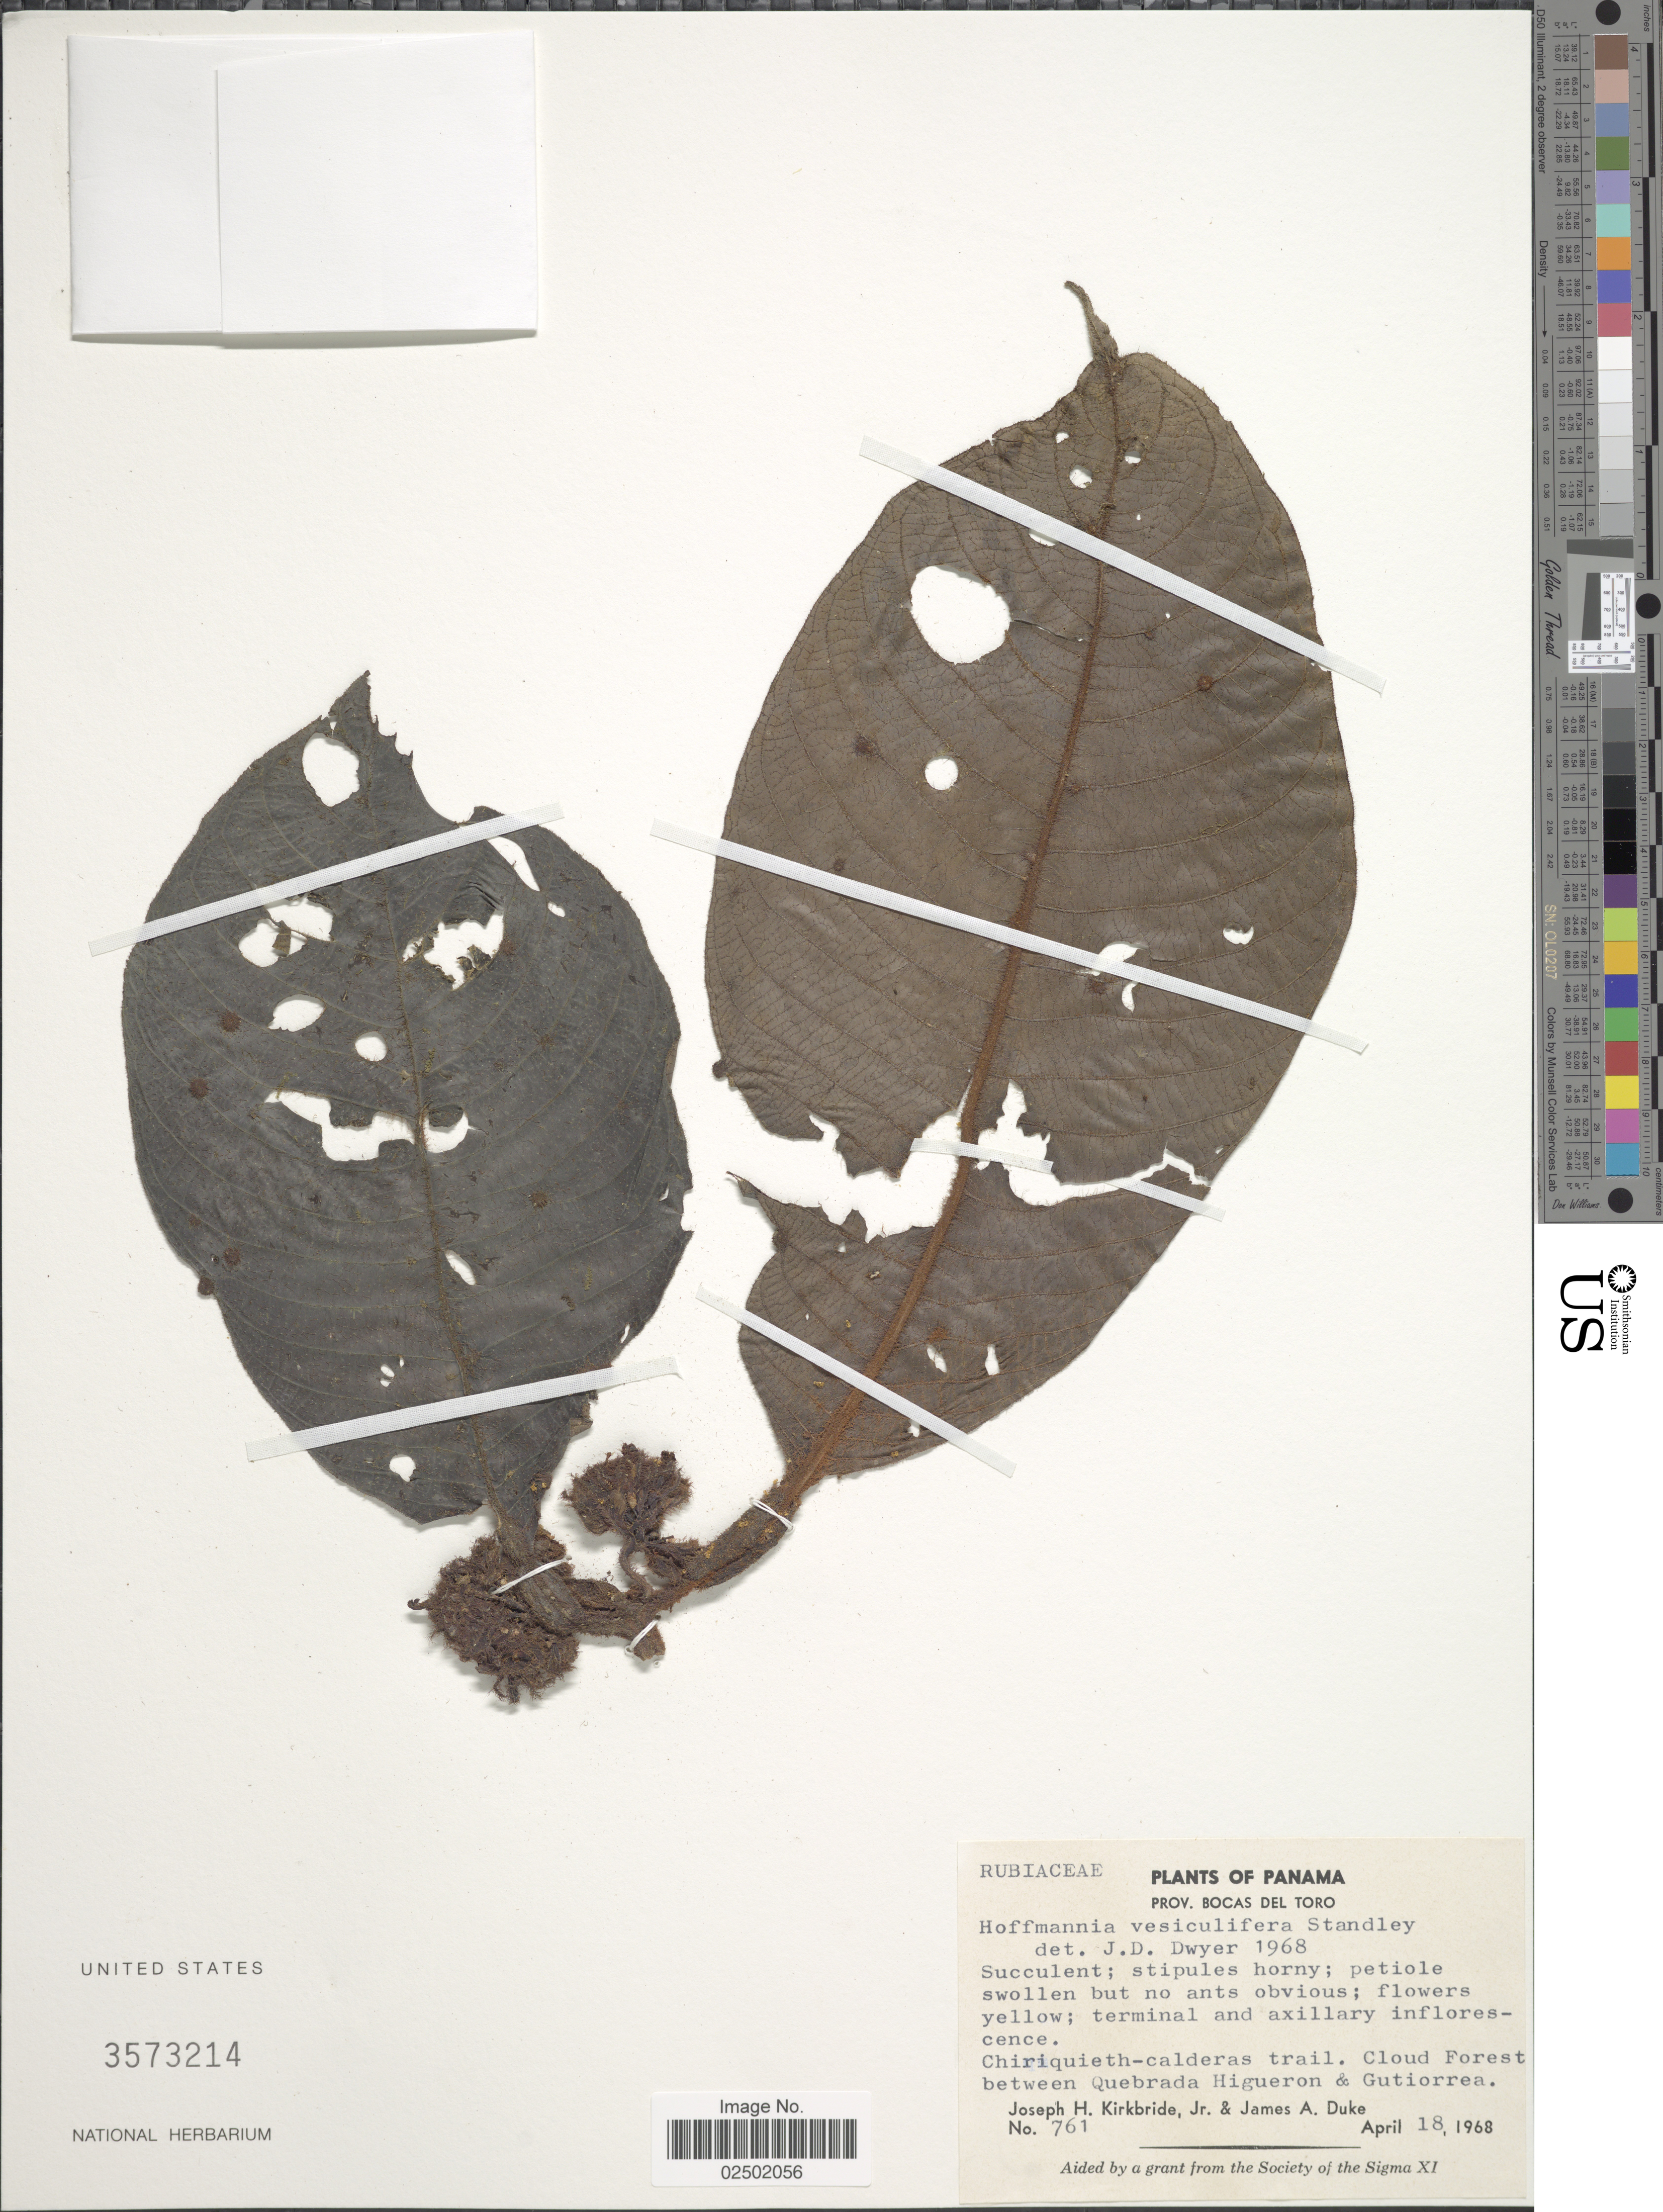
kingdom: Plantae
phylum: Tracheophyta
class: Magnoliopsida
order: Gentianales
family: Rubiaceae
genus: Hoffmannia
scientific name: Hoffmannia vesiculifera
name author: Standl.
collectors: J. H. Kirkbride & J. A. Duke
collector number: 761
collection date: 1968-04-18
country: Panama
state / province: Bocas del Toro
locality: Prov. Bocas del Toro. Chiriquieth-calderas trail. Cloud Forest between Quebrada Higueron & Gutiorrea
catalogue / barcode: US 3573214